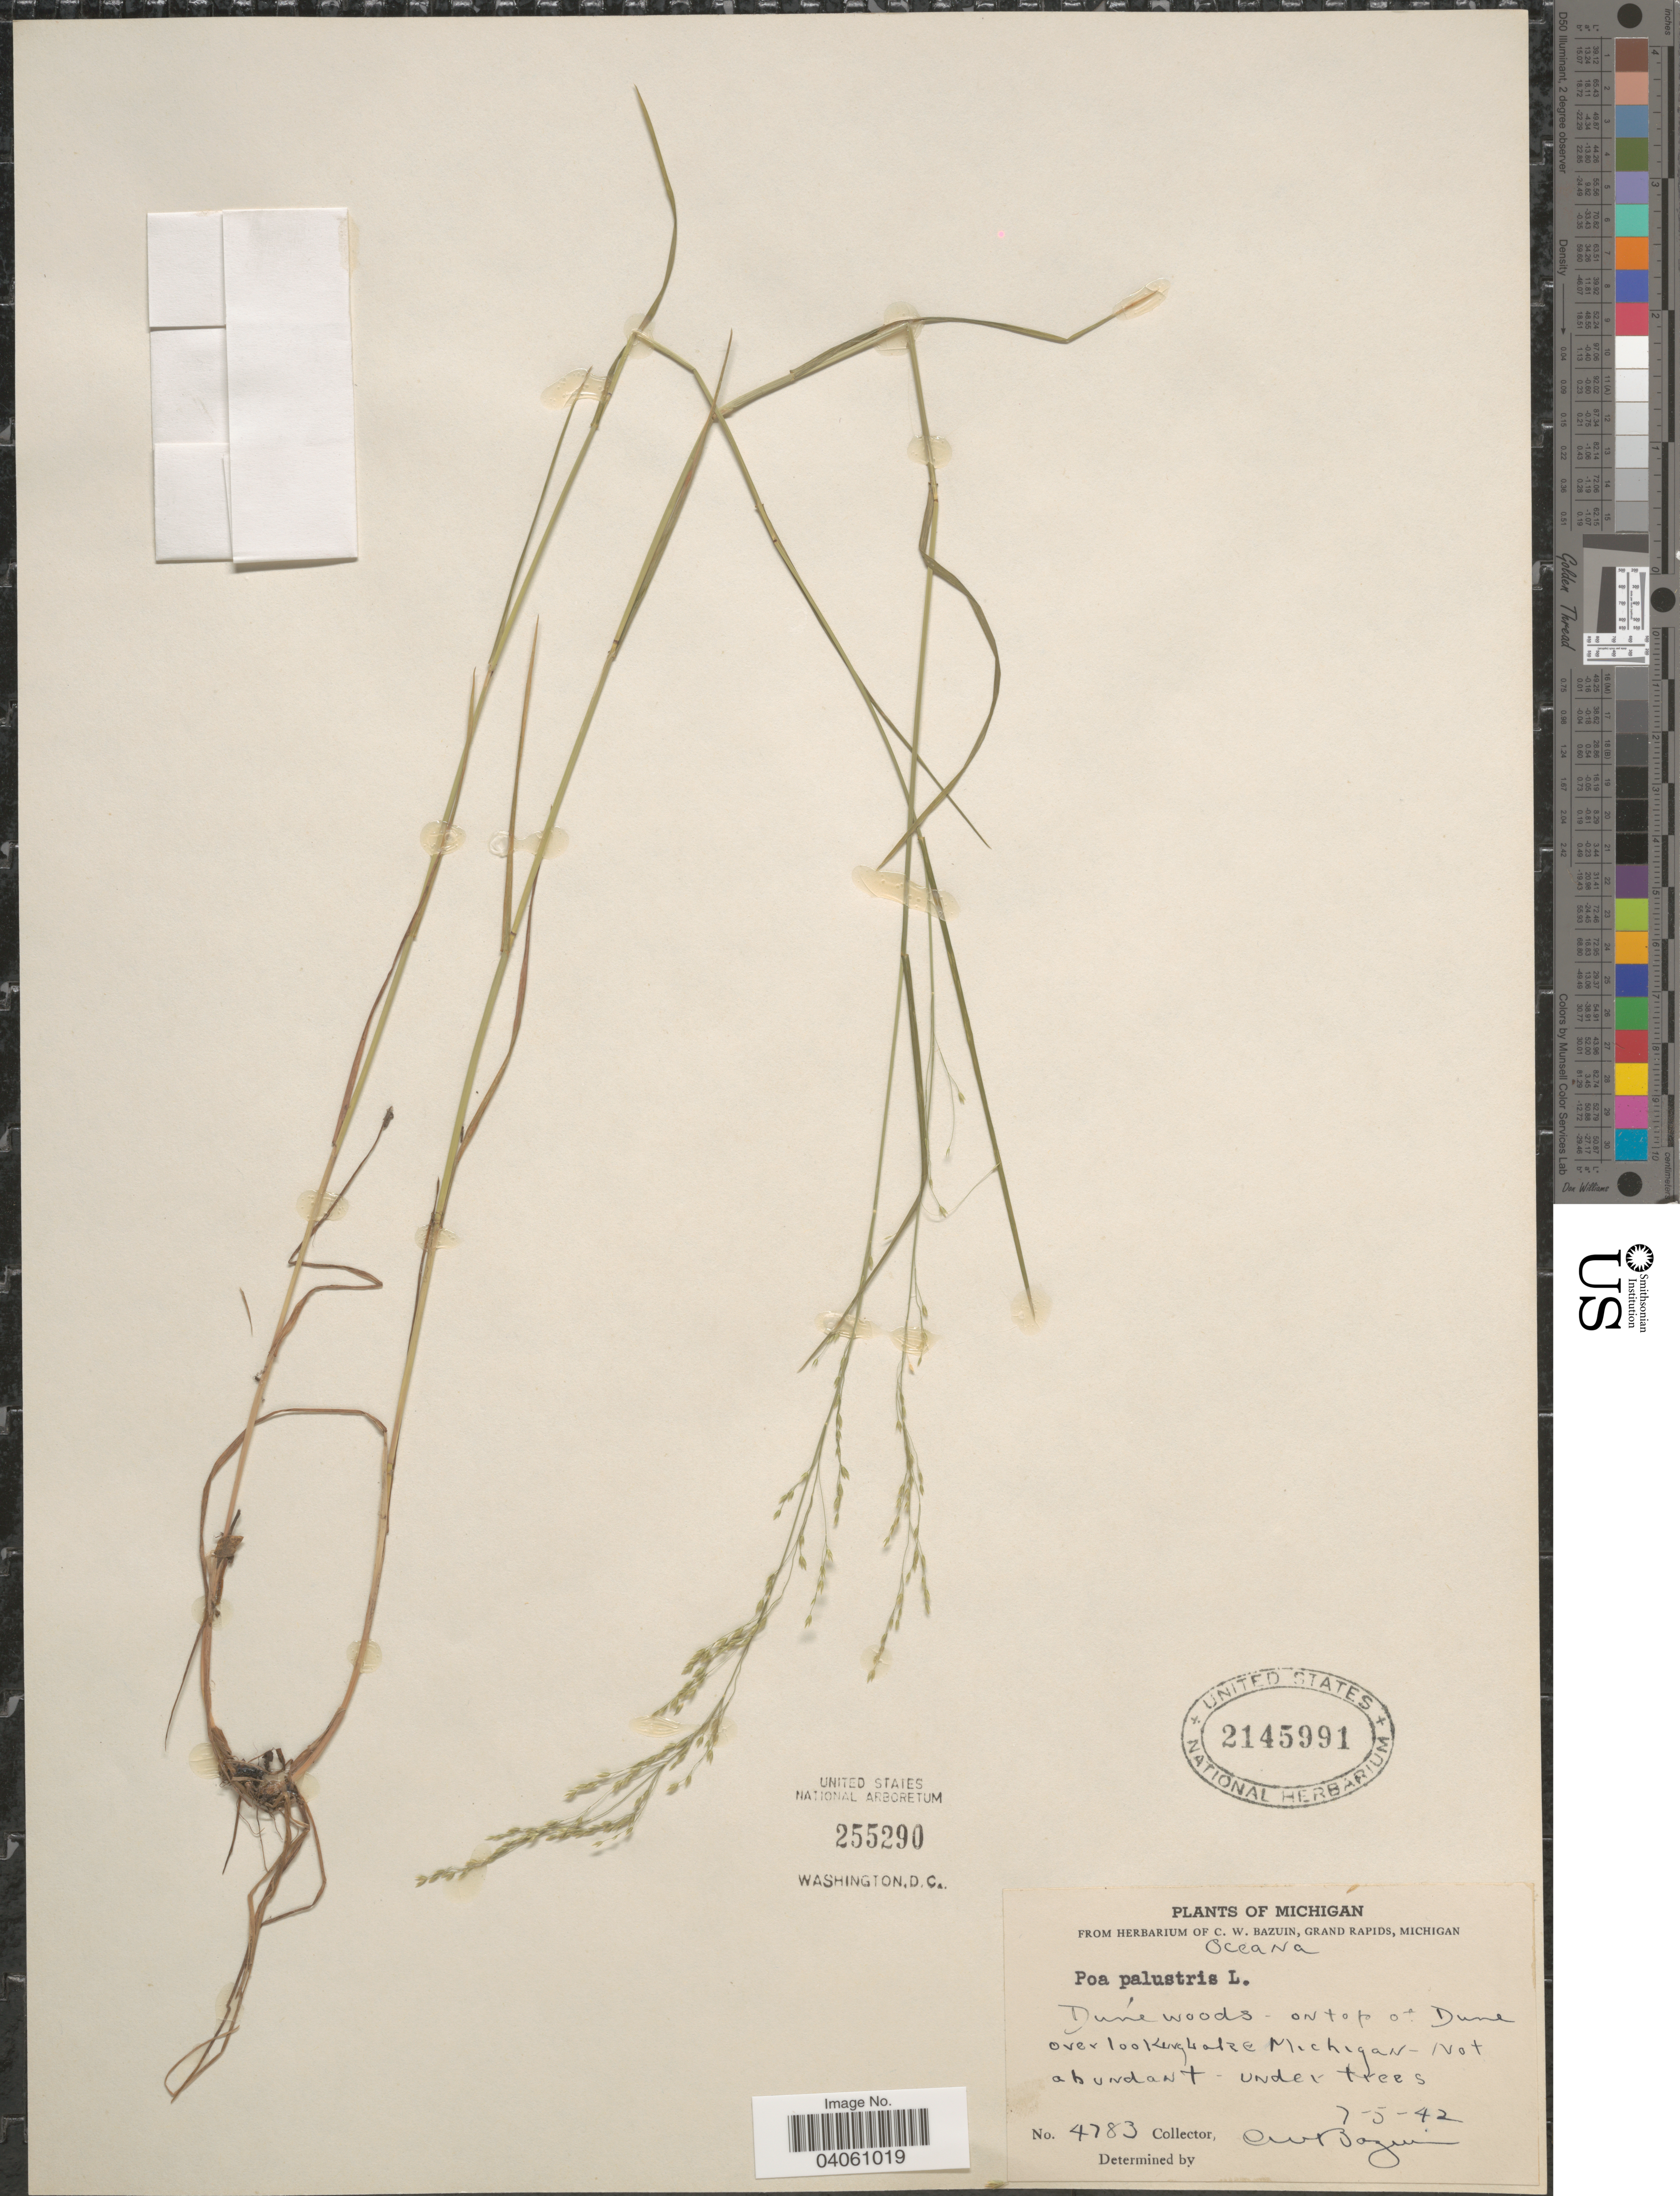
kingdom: Plantae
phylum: Tracheophyta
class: Liliopsida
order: Poales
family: Poaceae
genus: Poa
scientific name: Poa palustris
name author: L.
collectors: C. Bazuin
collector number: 4783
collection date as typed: Transcribed d/m/y: 5/7/42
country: United States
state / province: Michigan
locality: On top of Dune overlooking Lake Michigan.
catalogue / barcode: US 2145991